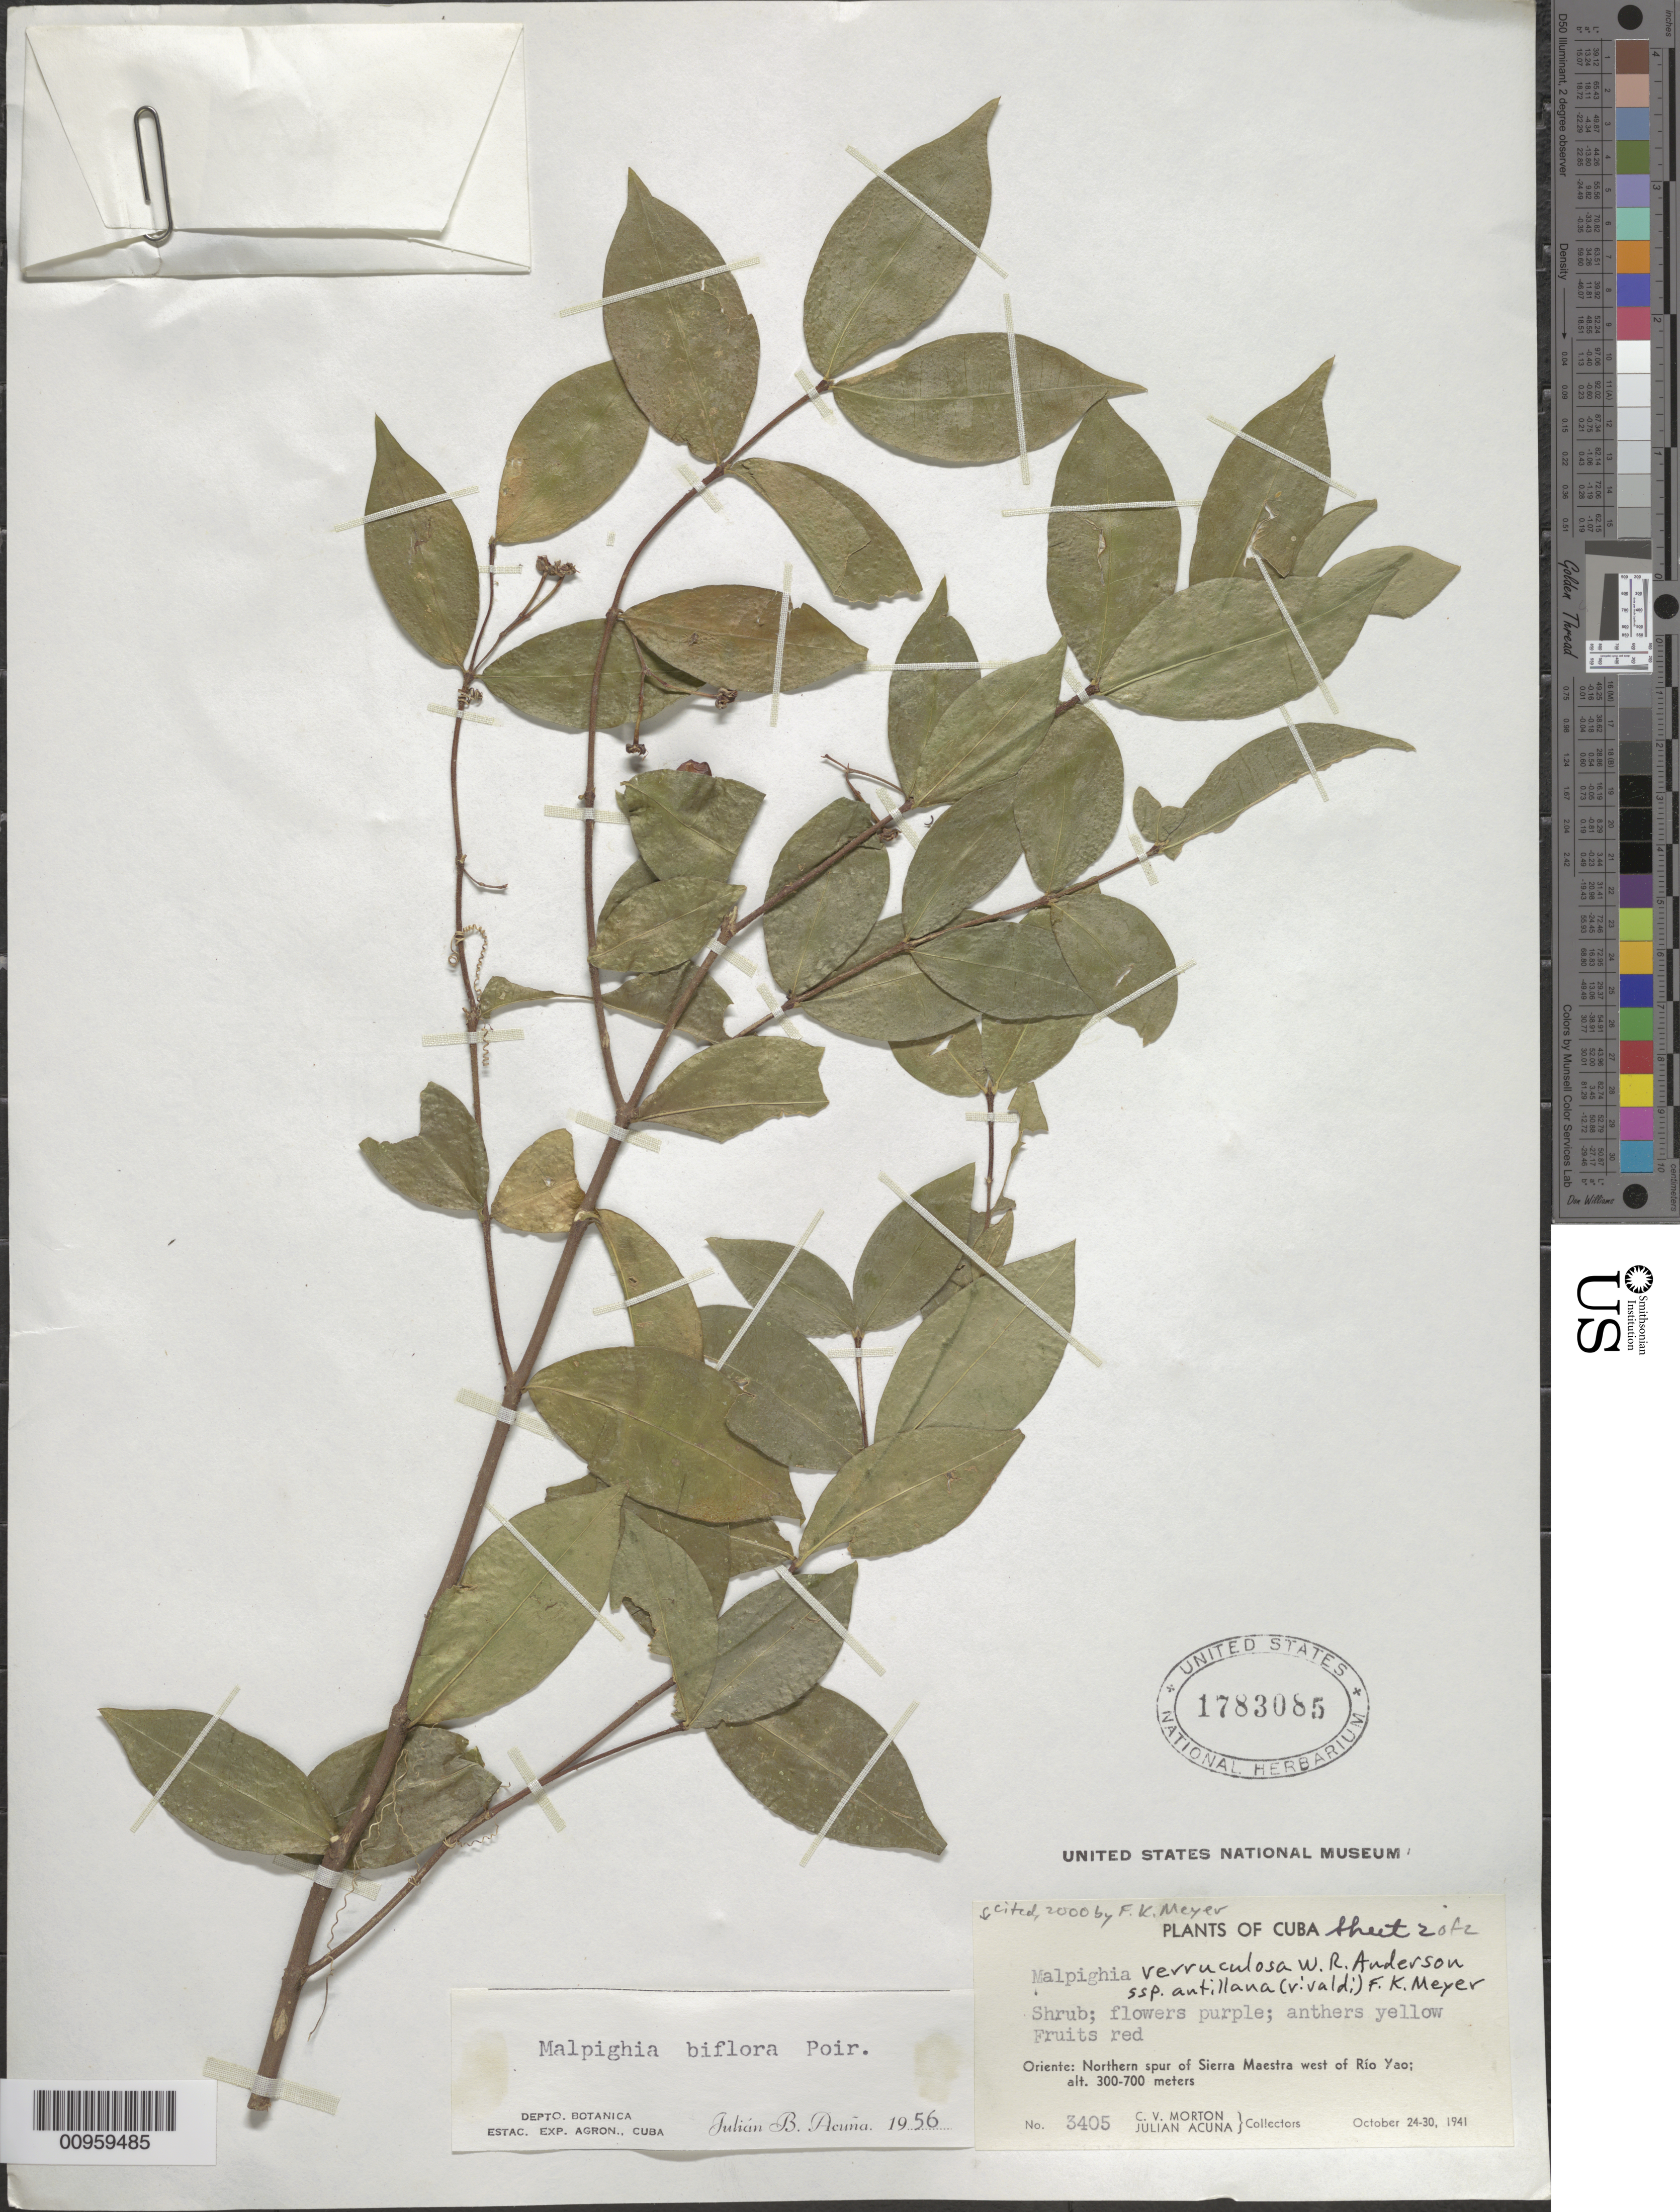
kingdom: Plantae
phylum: Tracheophyta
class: Magnoliopsida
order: Malpighiales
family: Malpighiaceae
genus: Malpighia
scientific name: Malpighia verruculosa subsp. antillana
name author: (Vivaldi) F.K. Mey.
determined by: Meyer, F. K.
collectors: C. V. Morton & J. Acuña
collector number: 3405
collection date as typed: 24 Oct 1941 to 30 Oct 1941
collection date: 1941-10-24/1941-10-30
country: Cuba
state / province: Oriente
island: Cuba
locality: Northern spur of Sierra Maestra, W of Río Yao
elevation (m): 300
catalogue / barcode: US 1783085